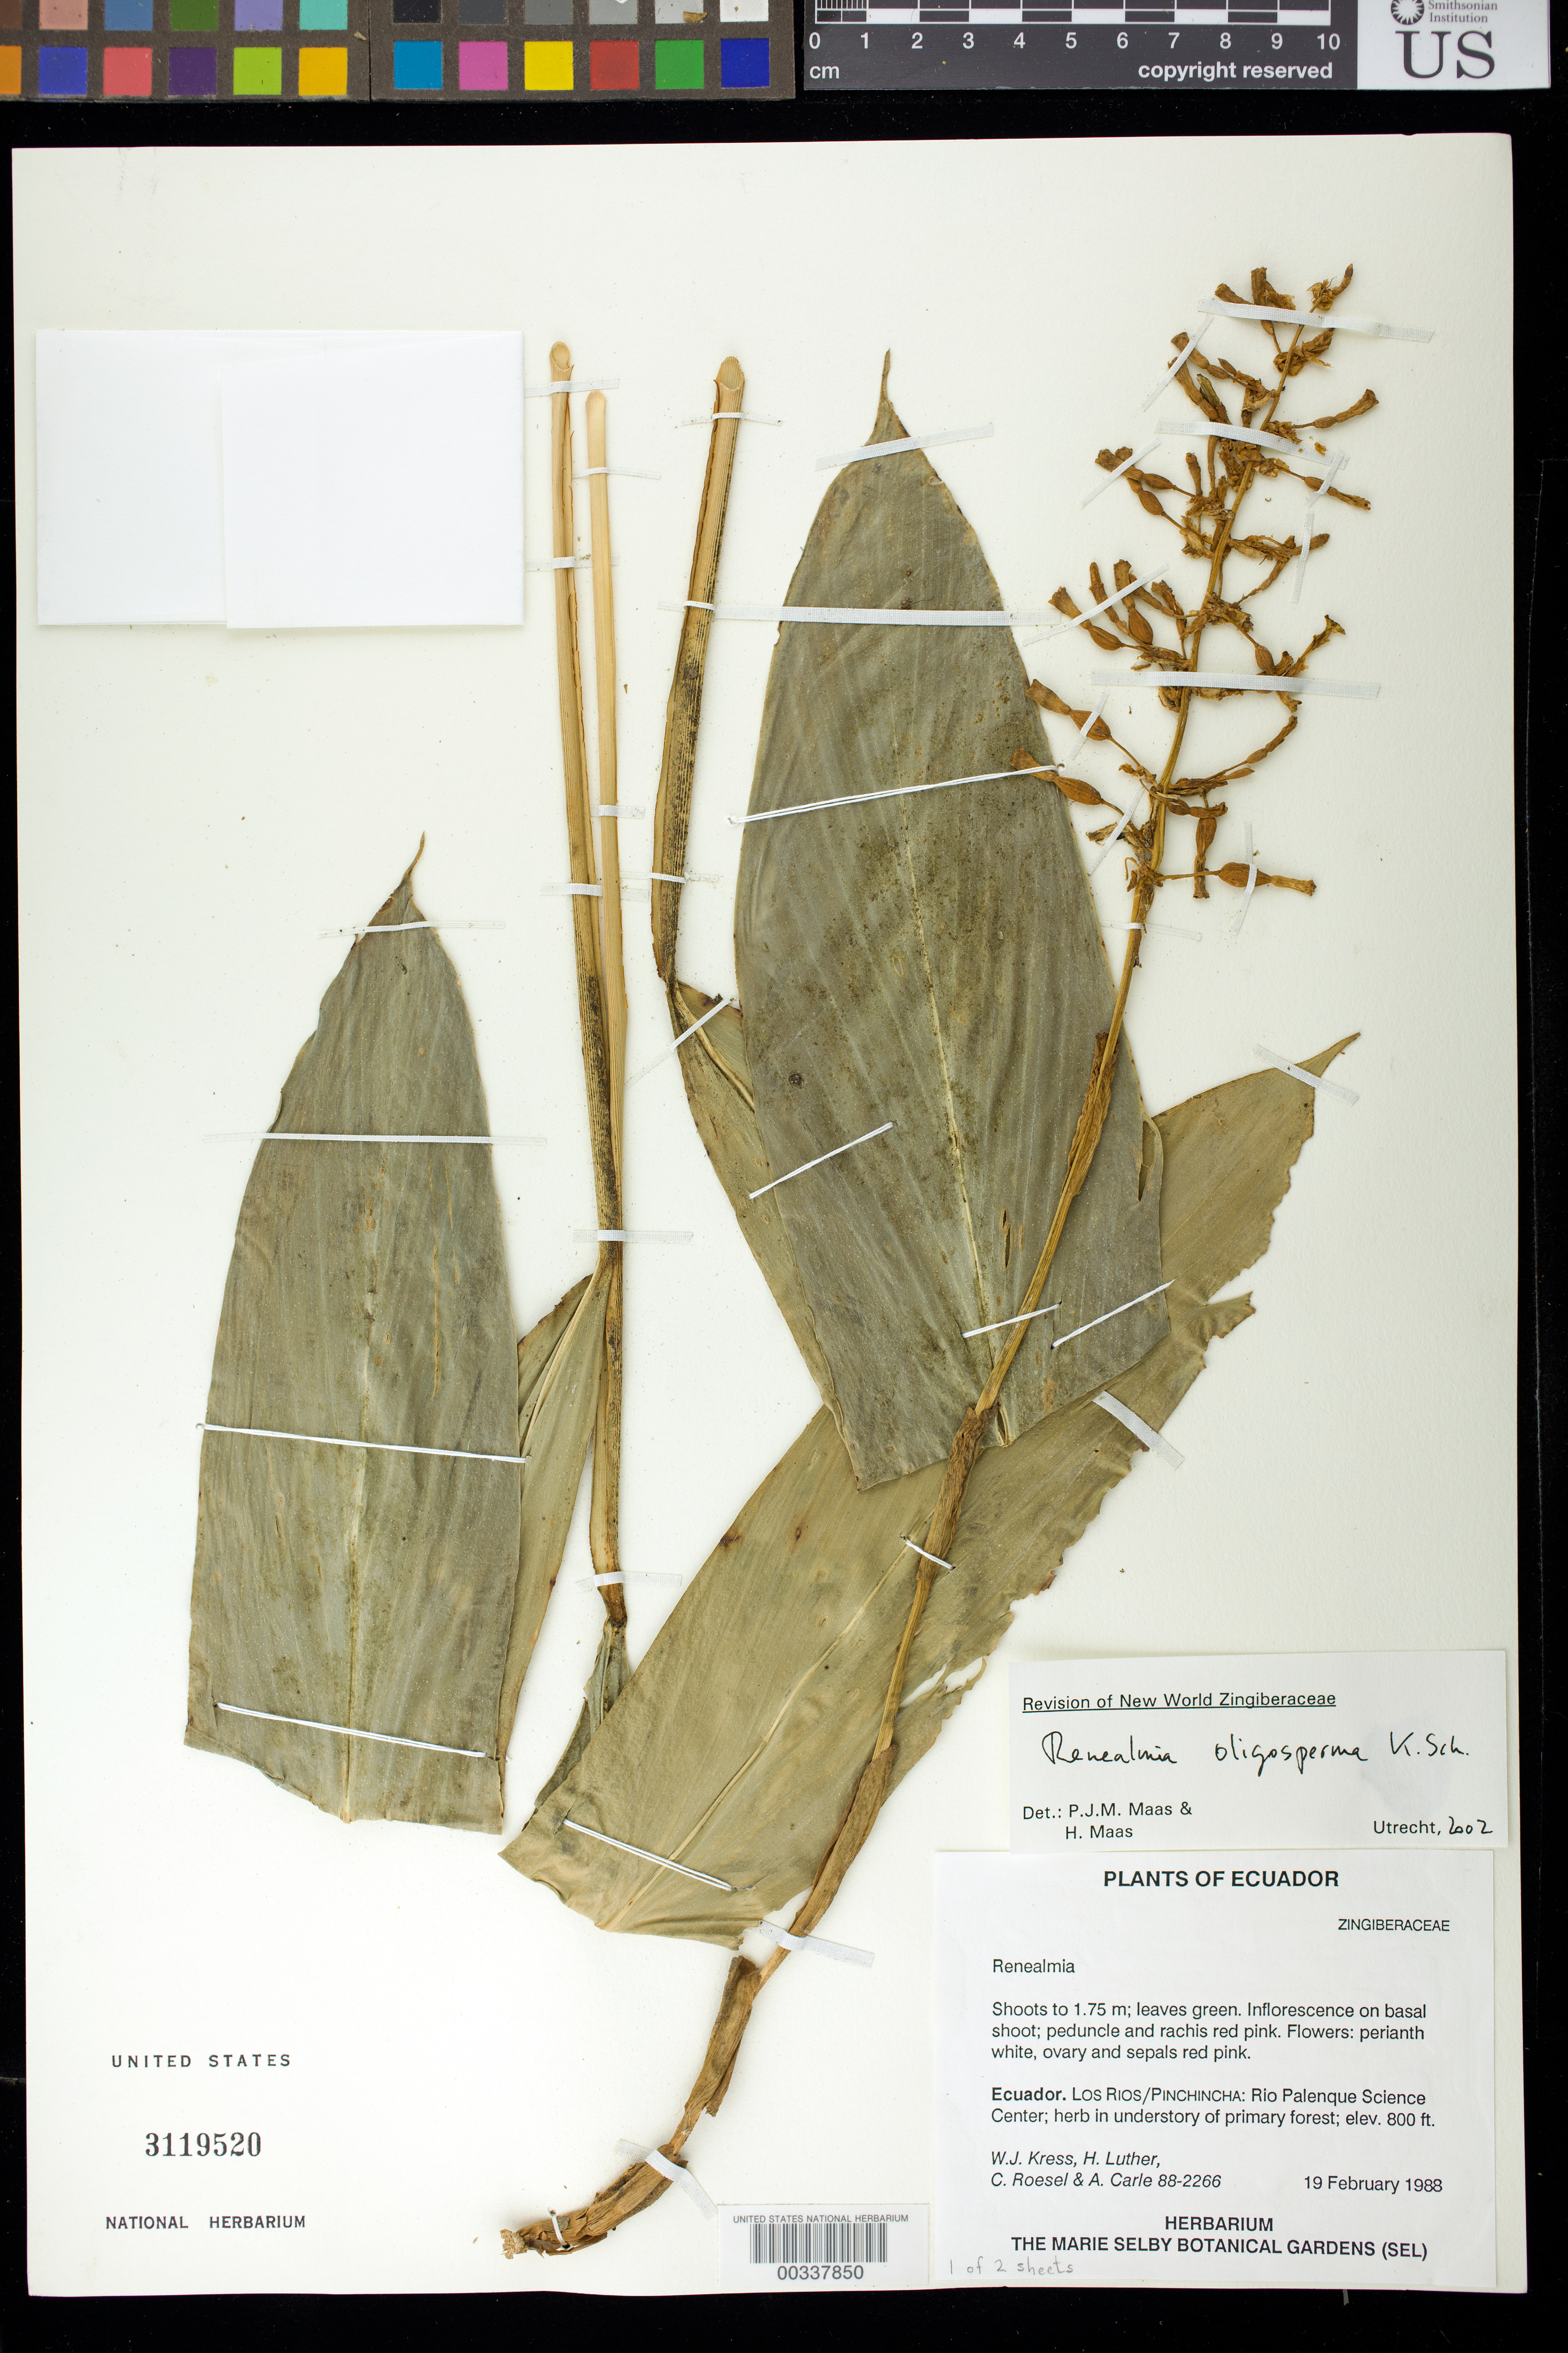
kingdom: Plantae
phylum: Tracheophyta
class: Liliopsida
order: Zingiberales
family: Zingiberaceae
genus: Renealmia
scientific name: Renealmia oligosperma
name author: K. Schum. in Engl.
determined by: Maas, Paul J. M.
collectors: W. J. Kress, Harry E. Luther, C. S. Roesel & A. Carle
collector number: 88-2266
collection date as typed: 19 Feb 1988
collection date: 1988-02-19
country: Ecuador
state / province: Los Ríos / Pichincha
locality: Rio palenque science center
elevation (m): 244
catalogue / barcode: US 3119520